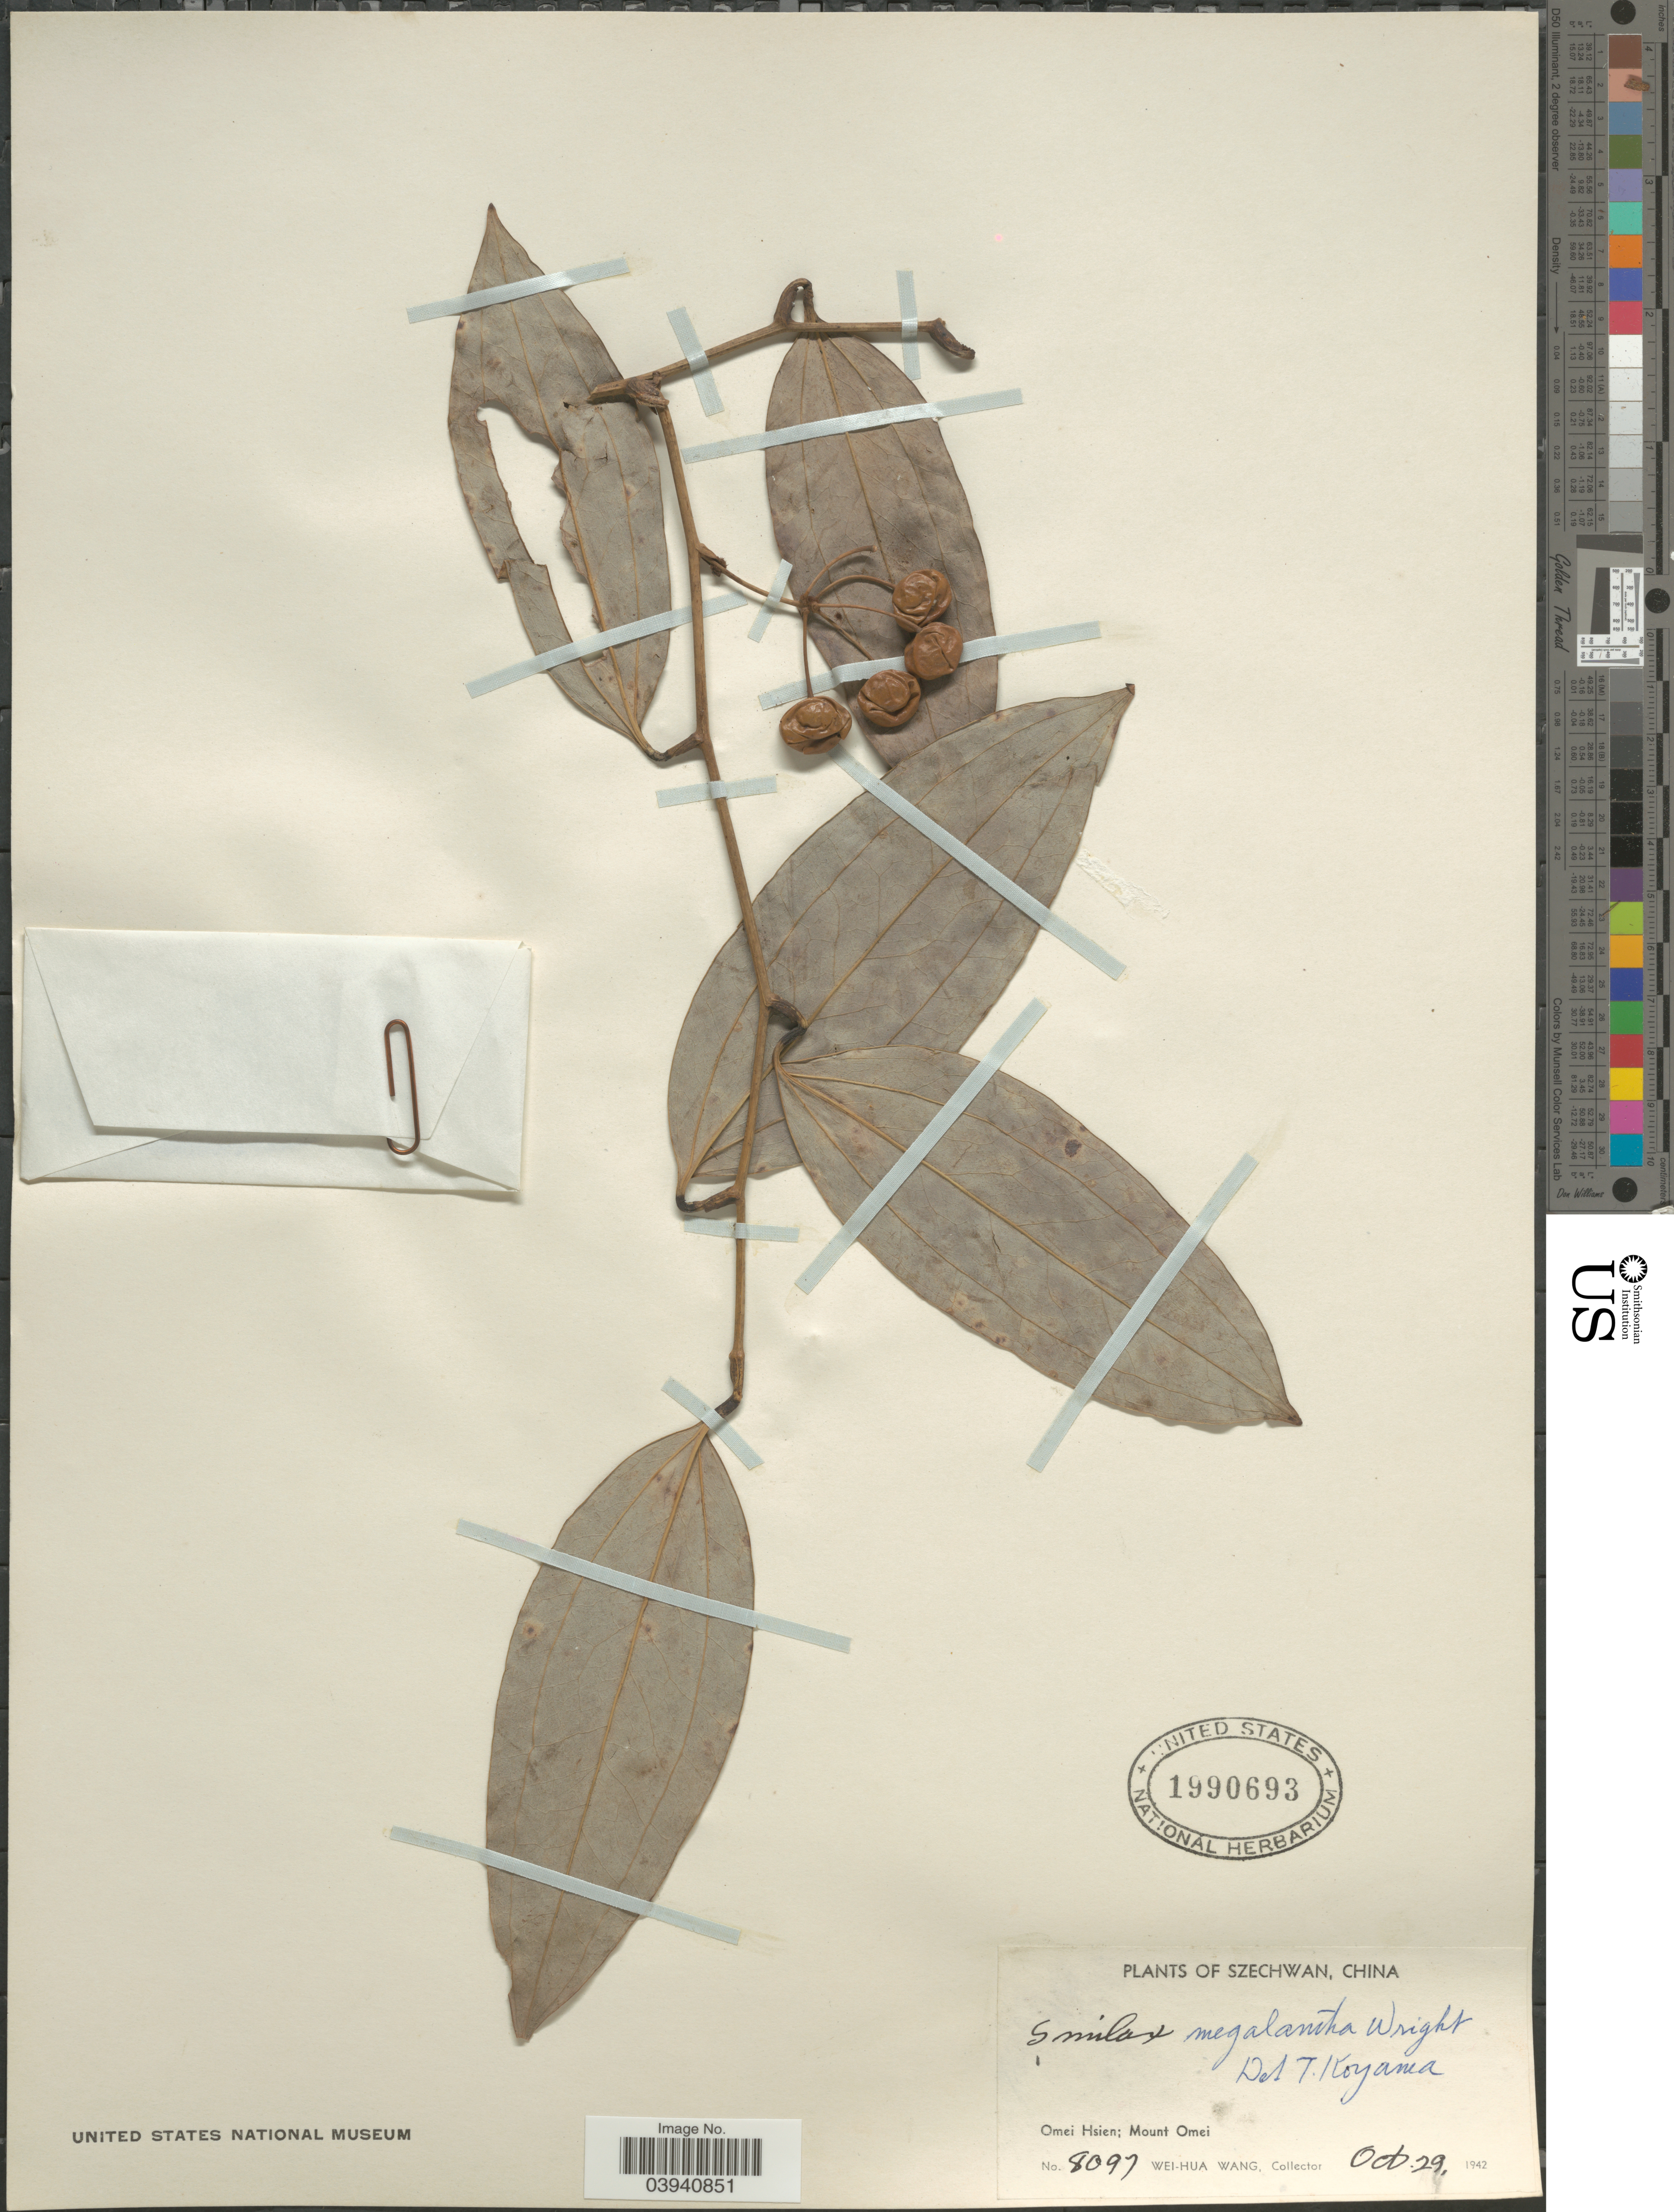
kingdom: Plantae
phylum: Tracheophyta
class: Liliopsida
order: Liliales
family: Smilacaceae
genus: Smilax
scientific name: Smilax megalantha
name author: C.H. Wright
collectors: W. Wang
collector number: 8097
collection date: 1942-10-29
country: China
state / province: Sichuan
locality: Szechwan. Omei Hsien; Mount Omei.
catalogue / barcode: US 1990693